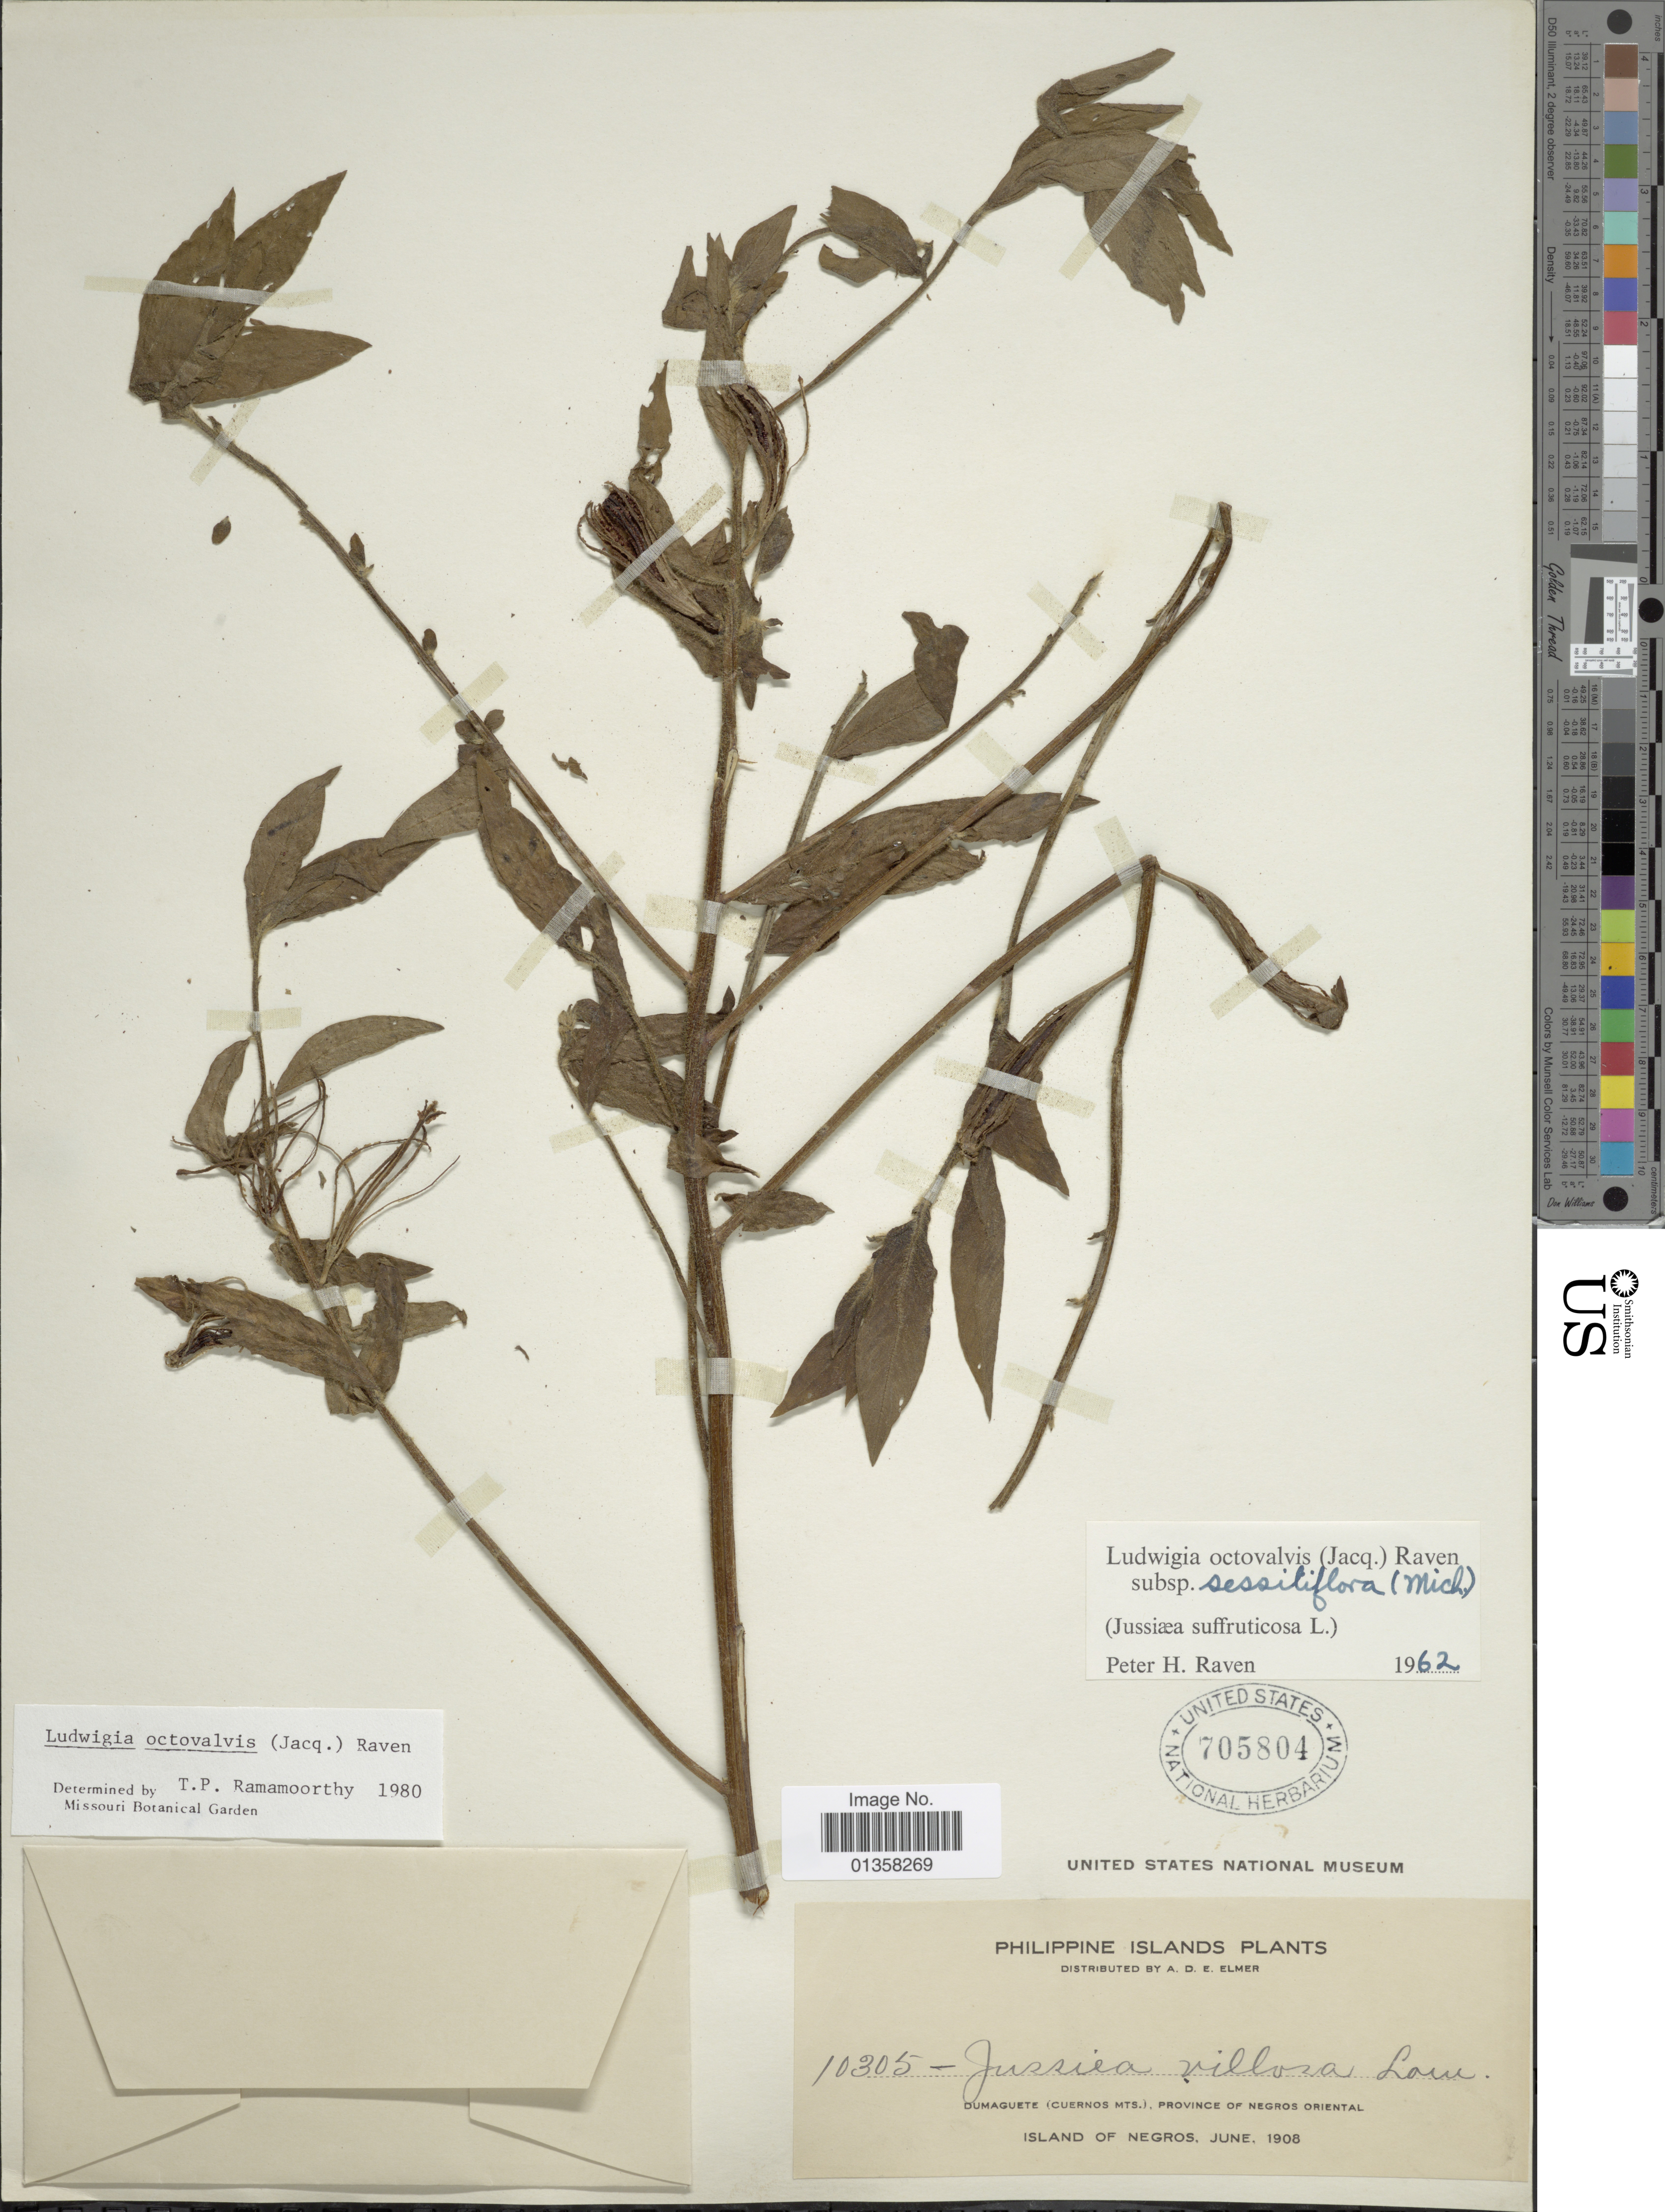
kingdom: Plantae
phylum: Tracheophyta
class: Magnoliopsida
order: Myrtales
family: Onagraceae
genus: Ludwigia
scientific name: Ludwigia octovalvis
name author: (Jacq.) P.H. Raven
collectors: A. D. E. Elmer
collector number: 10305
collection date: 1908-06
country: Philippines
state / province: Central Visayas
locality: Philippine Islands. Dumaguete (Cuernos Mts.), Province of Negros Oriental, Island of Negros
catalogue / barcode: US 705804